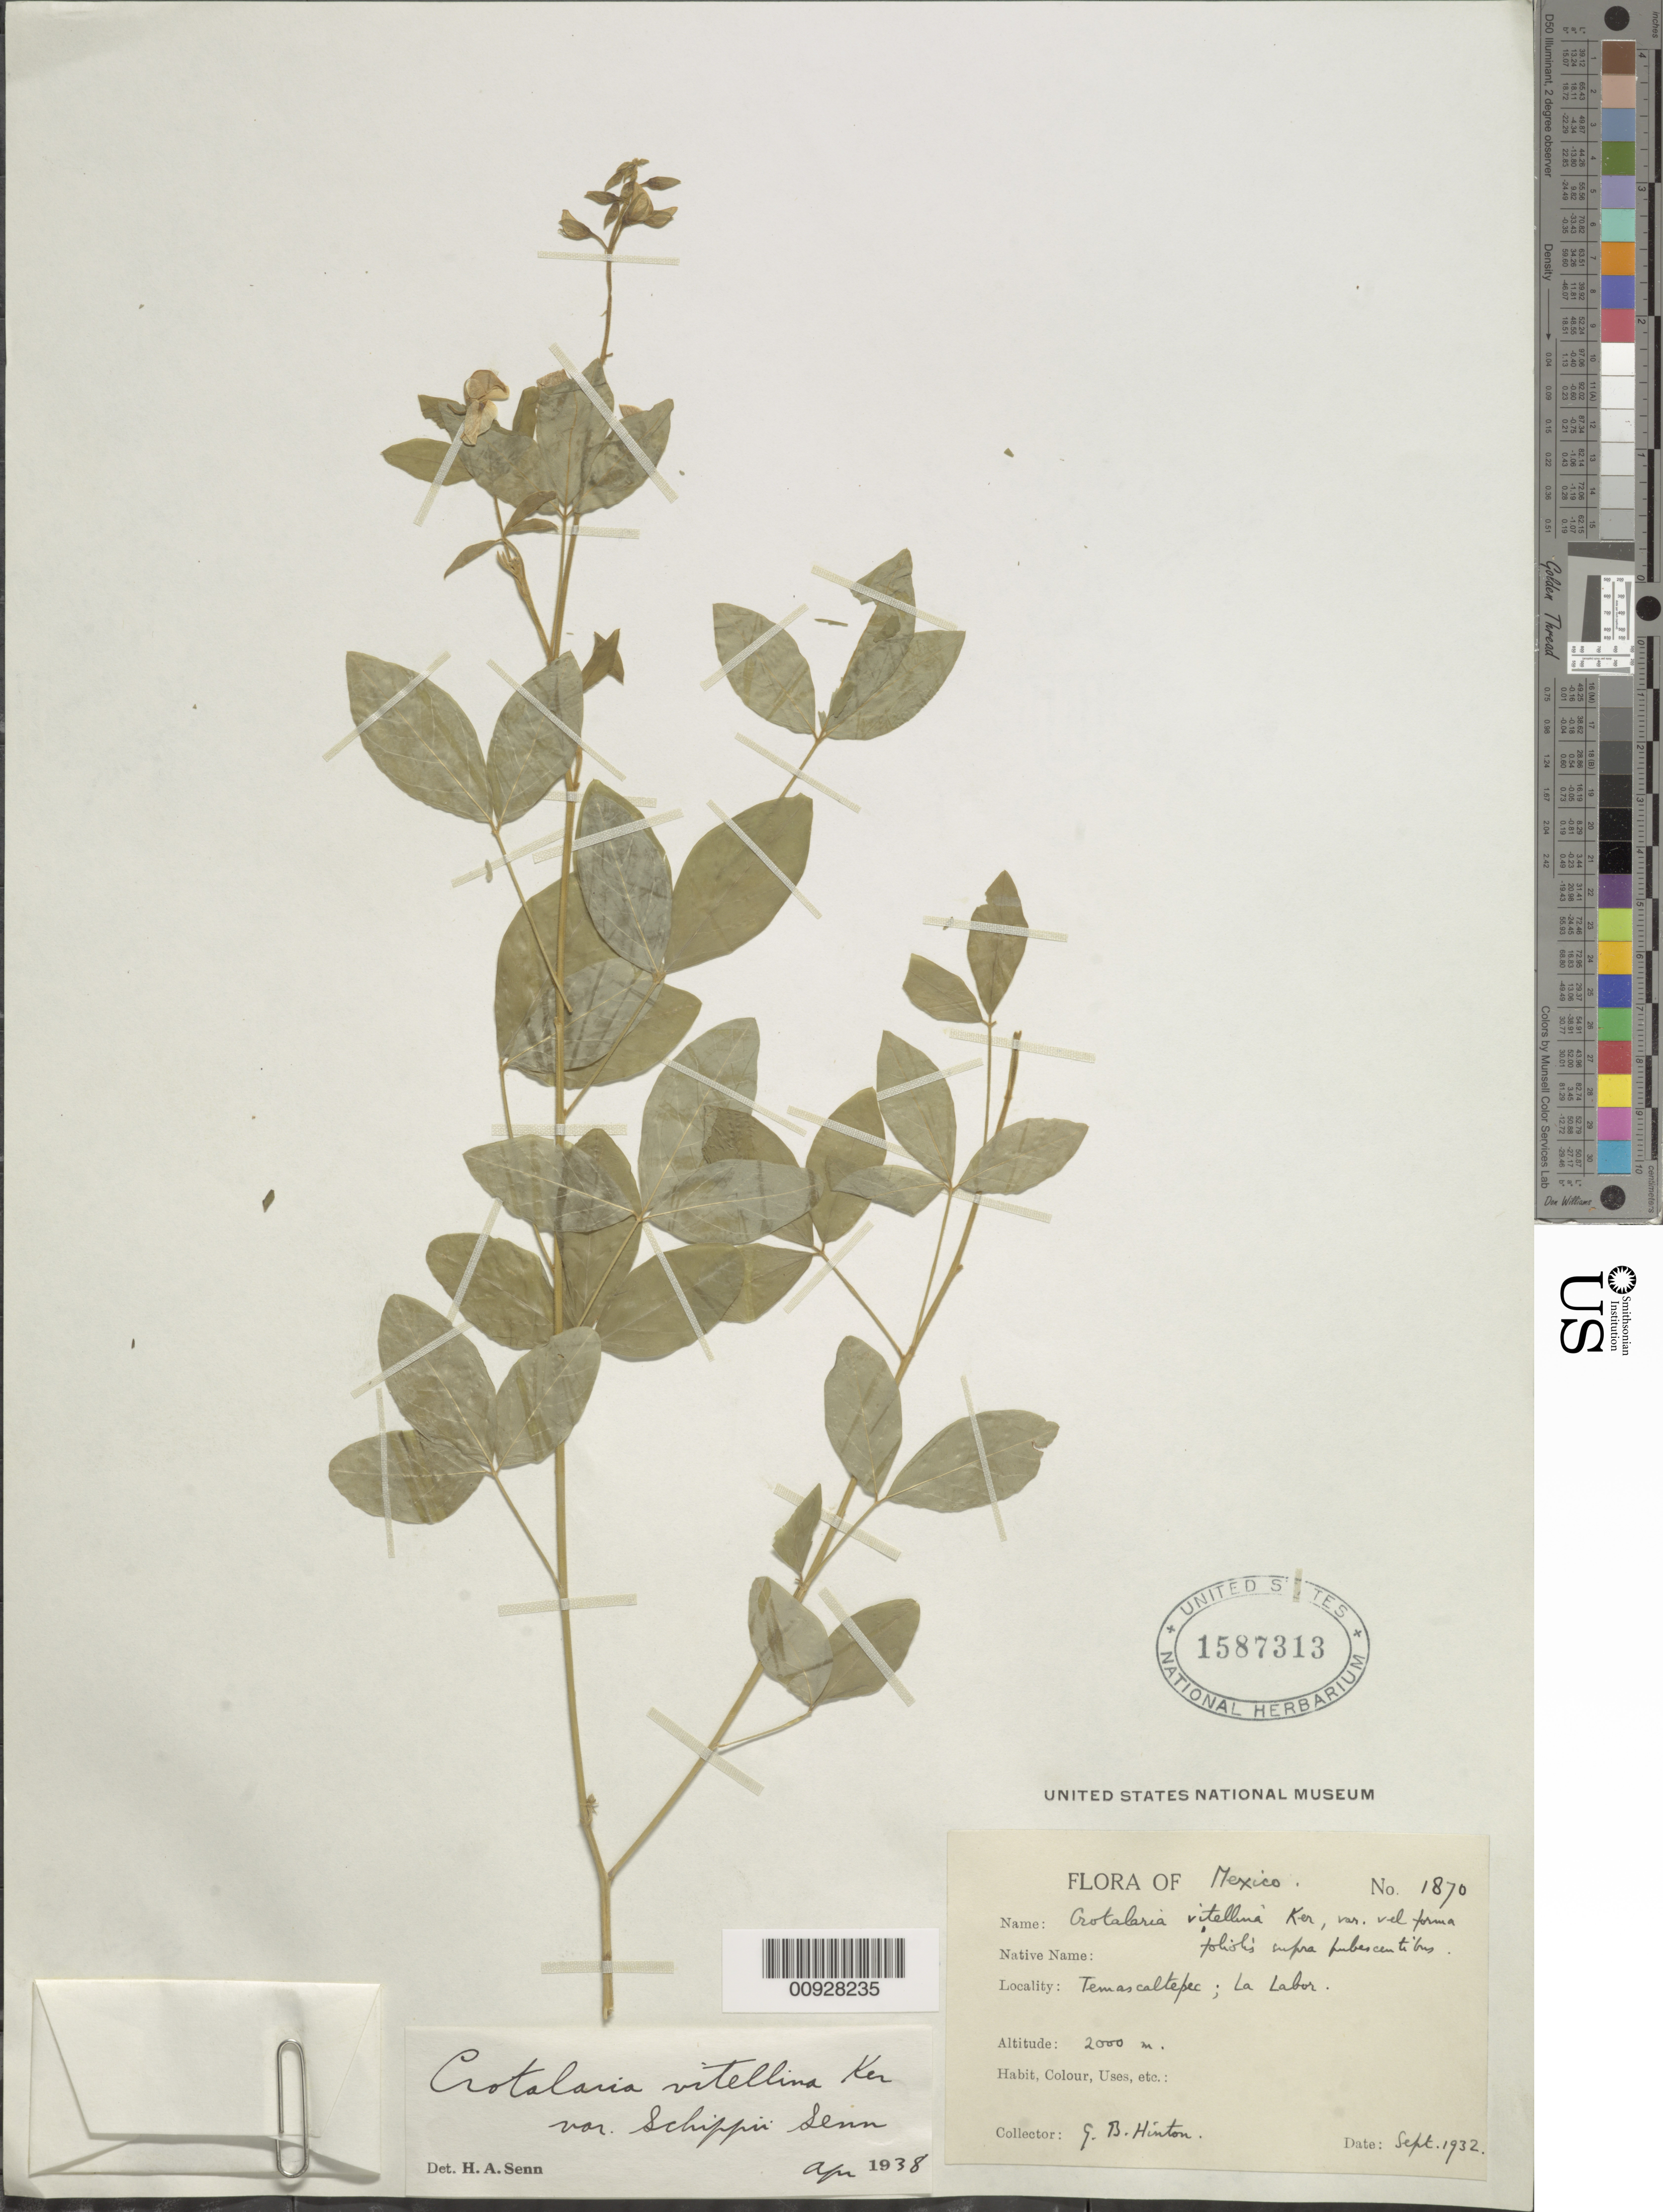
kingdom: Plantae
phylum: Tracheophyta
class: Magnoliopsida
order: Fabales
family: Fabaceae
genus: Crotalaria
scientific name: Crotalaria sp.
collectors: G. B. Hinton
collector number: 1870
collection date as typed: Sep 1932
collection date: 1932-09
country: Mexico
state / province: México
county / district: Temascaltepec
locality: State of Mexico: Temascaltepec; La Labor.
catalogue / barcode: US 1587313